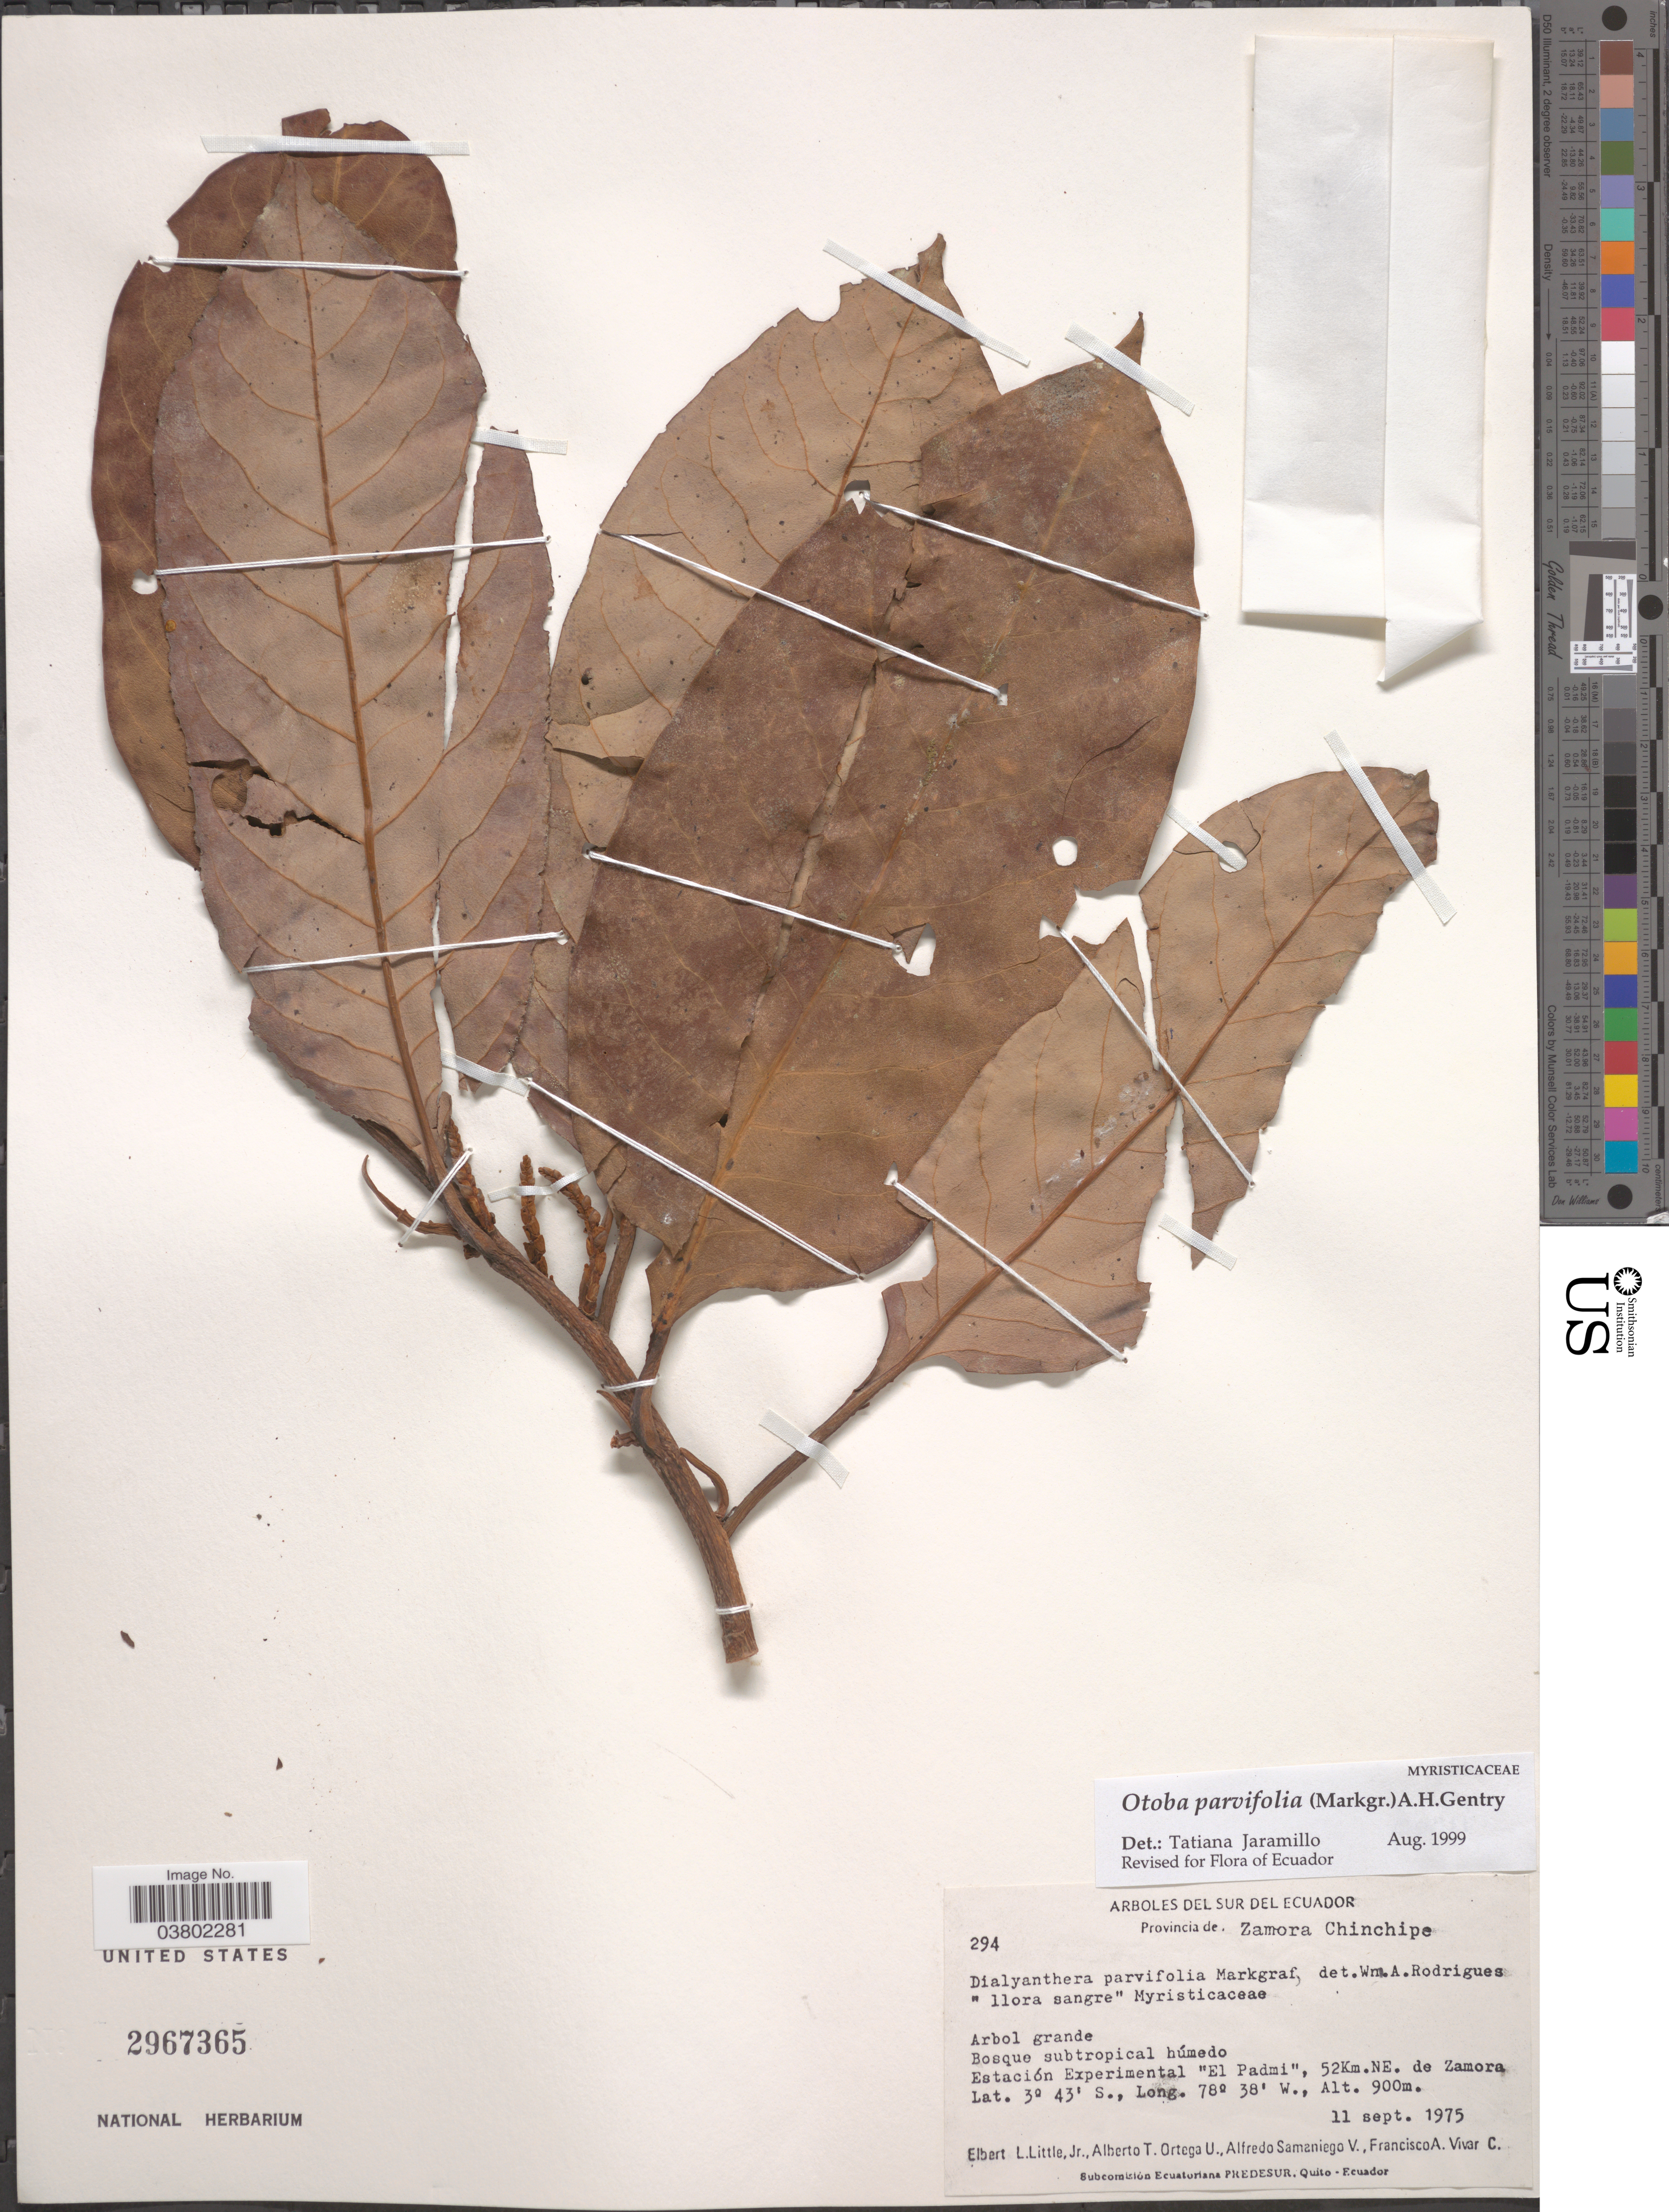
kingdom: Plantae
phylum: Tracheophyta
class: Magnoliopsida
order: Magnoliales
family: Myristicaceae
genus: Otoba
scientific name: Otoba parvifolia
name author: (Markgr.) A.H. Gentry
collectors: E. L. Little, A. T. Ortega U., A. V. Samaniego & F. A. Vivar C.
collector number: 294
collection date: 1975-09-11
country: Ecuador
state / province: Zamora-Chinchipe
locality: Estación Experimental "El Padmi", 52Km. NE. de Zamora.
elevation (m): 900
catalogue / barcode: US 2967365